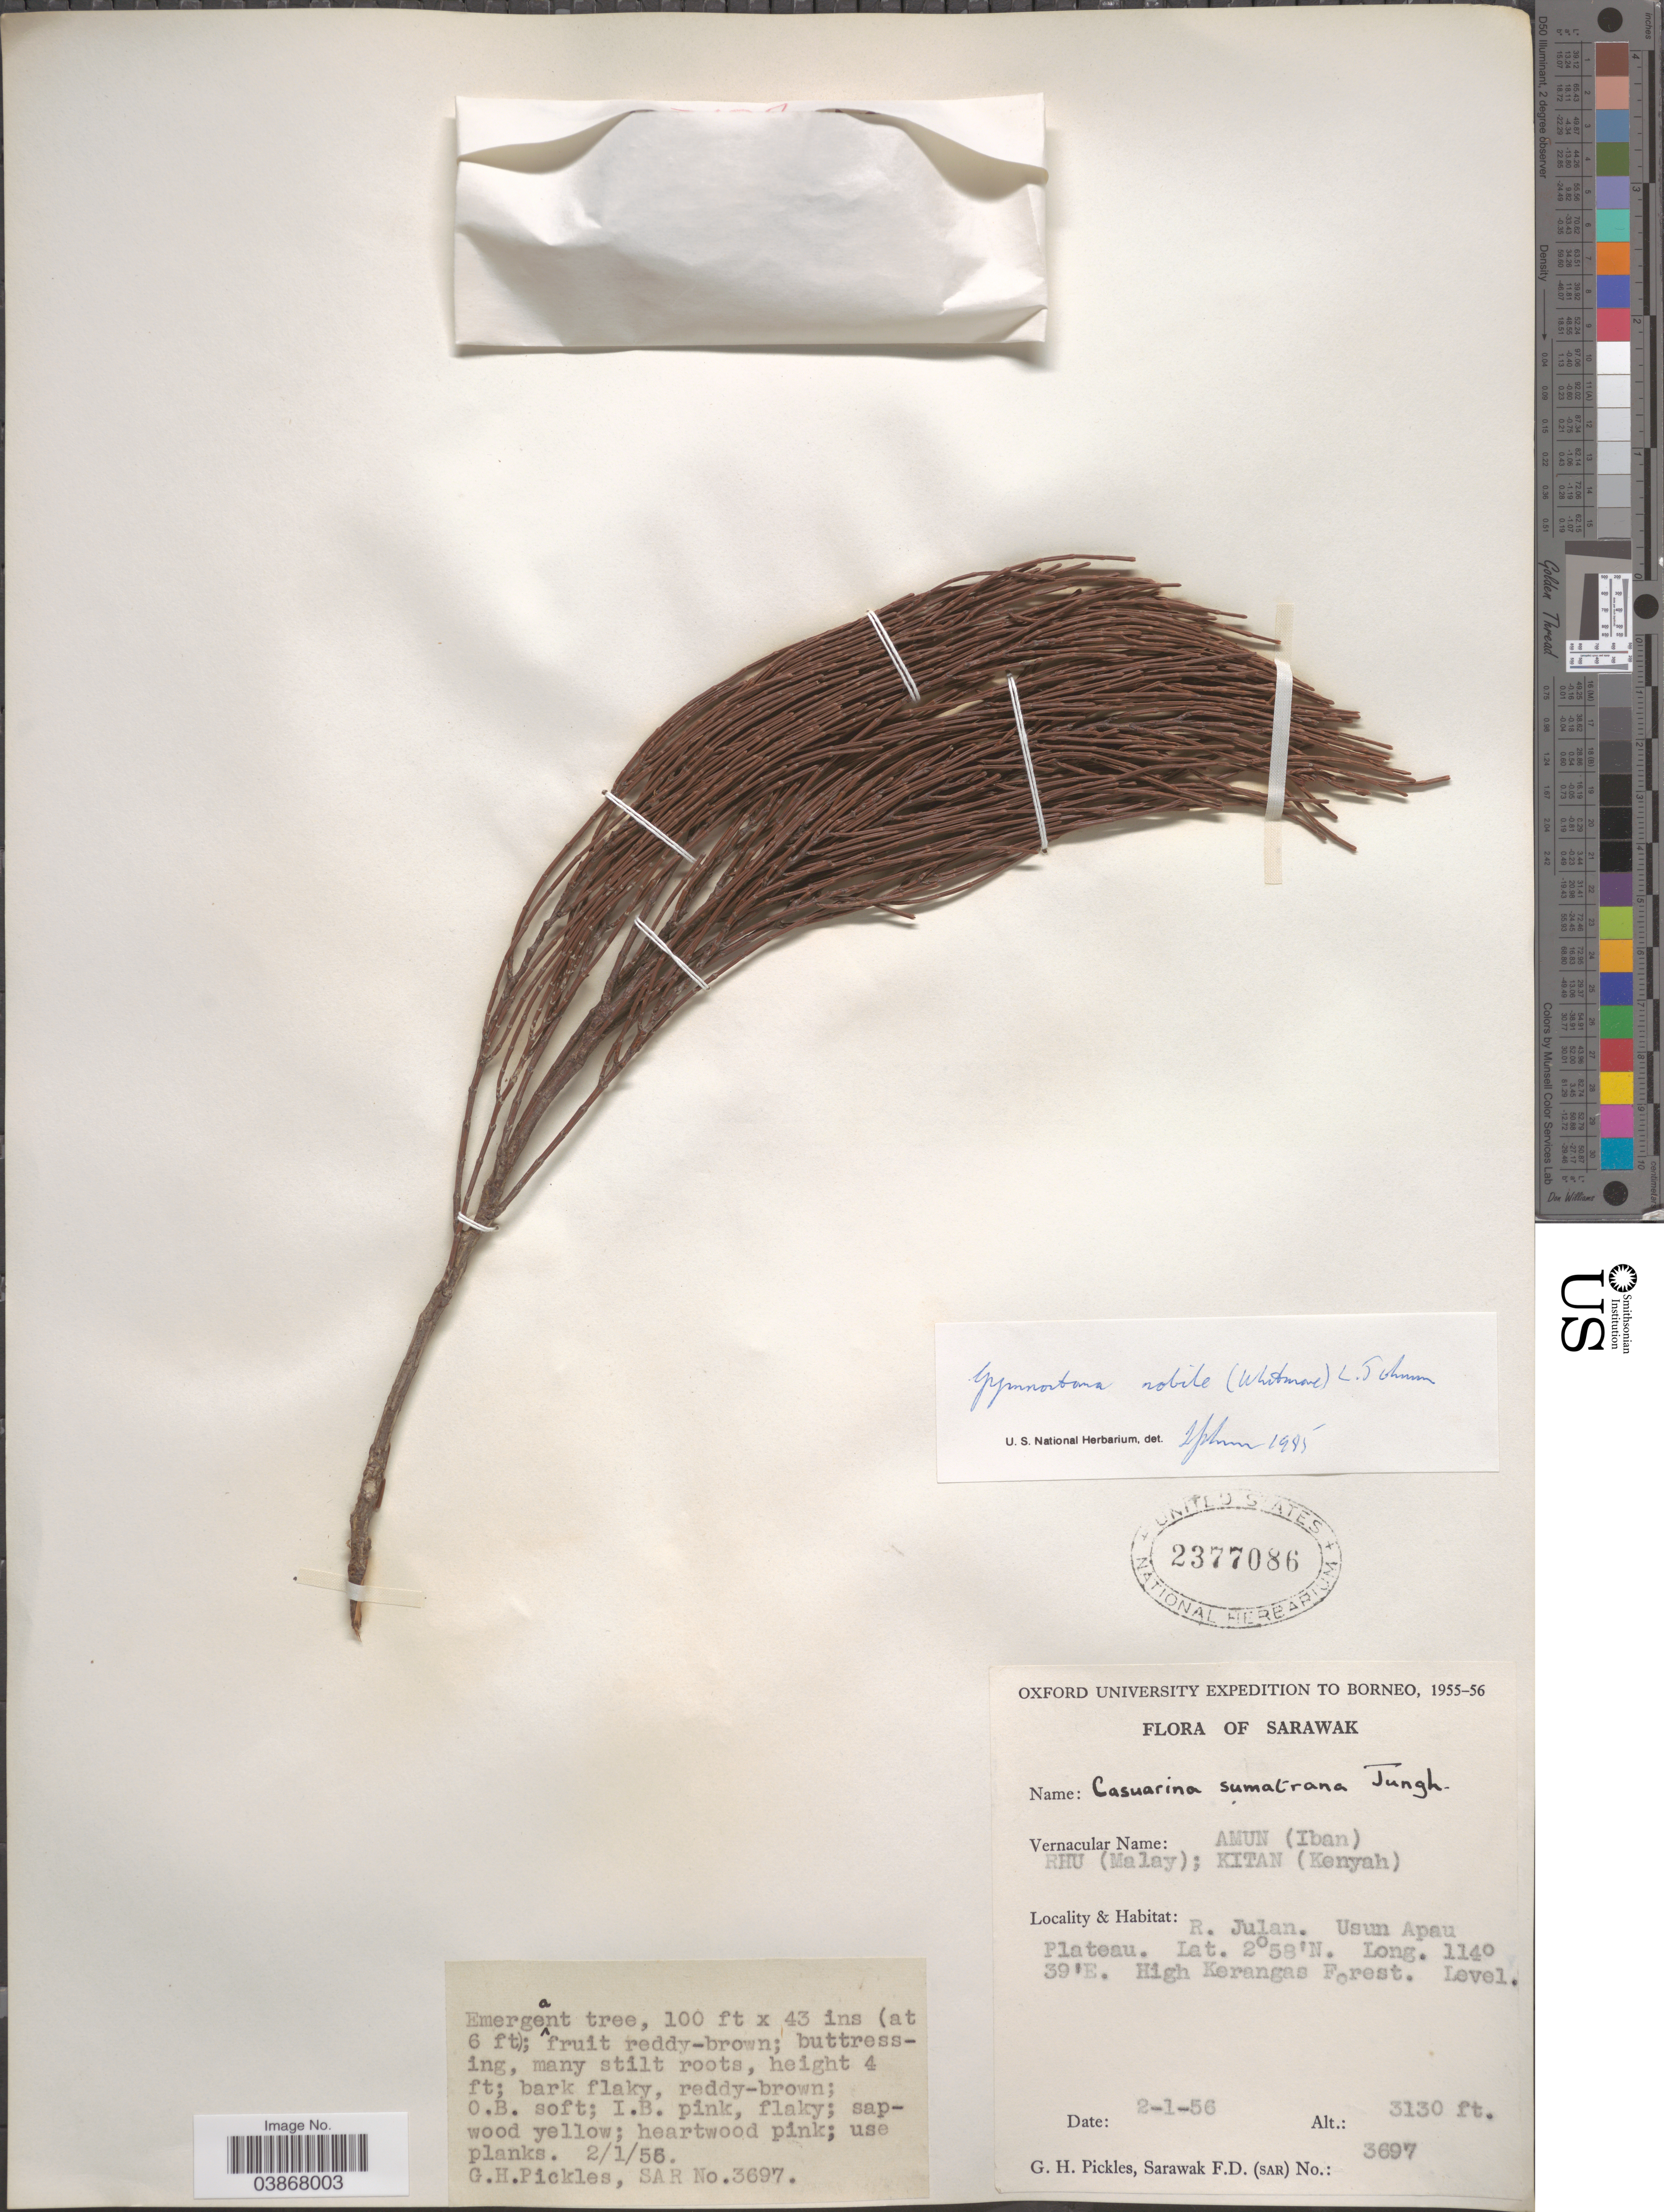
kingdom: Plantae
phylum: Tracheophyta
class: Magnoliopsida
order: Fagales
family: Casuarinaceae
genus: Gymnostoma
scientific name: Gymnostoma nobile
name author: (Whitmore) L.A.S. Johnson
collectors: G. Pickles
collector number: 3697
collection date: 1956-01-02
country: Malaysia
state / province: Sarawak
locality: Borneo. R. Julan. Usun Apau Plateau. High Kerangas Forest.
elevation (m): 954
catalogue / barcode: US 2377086